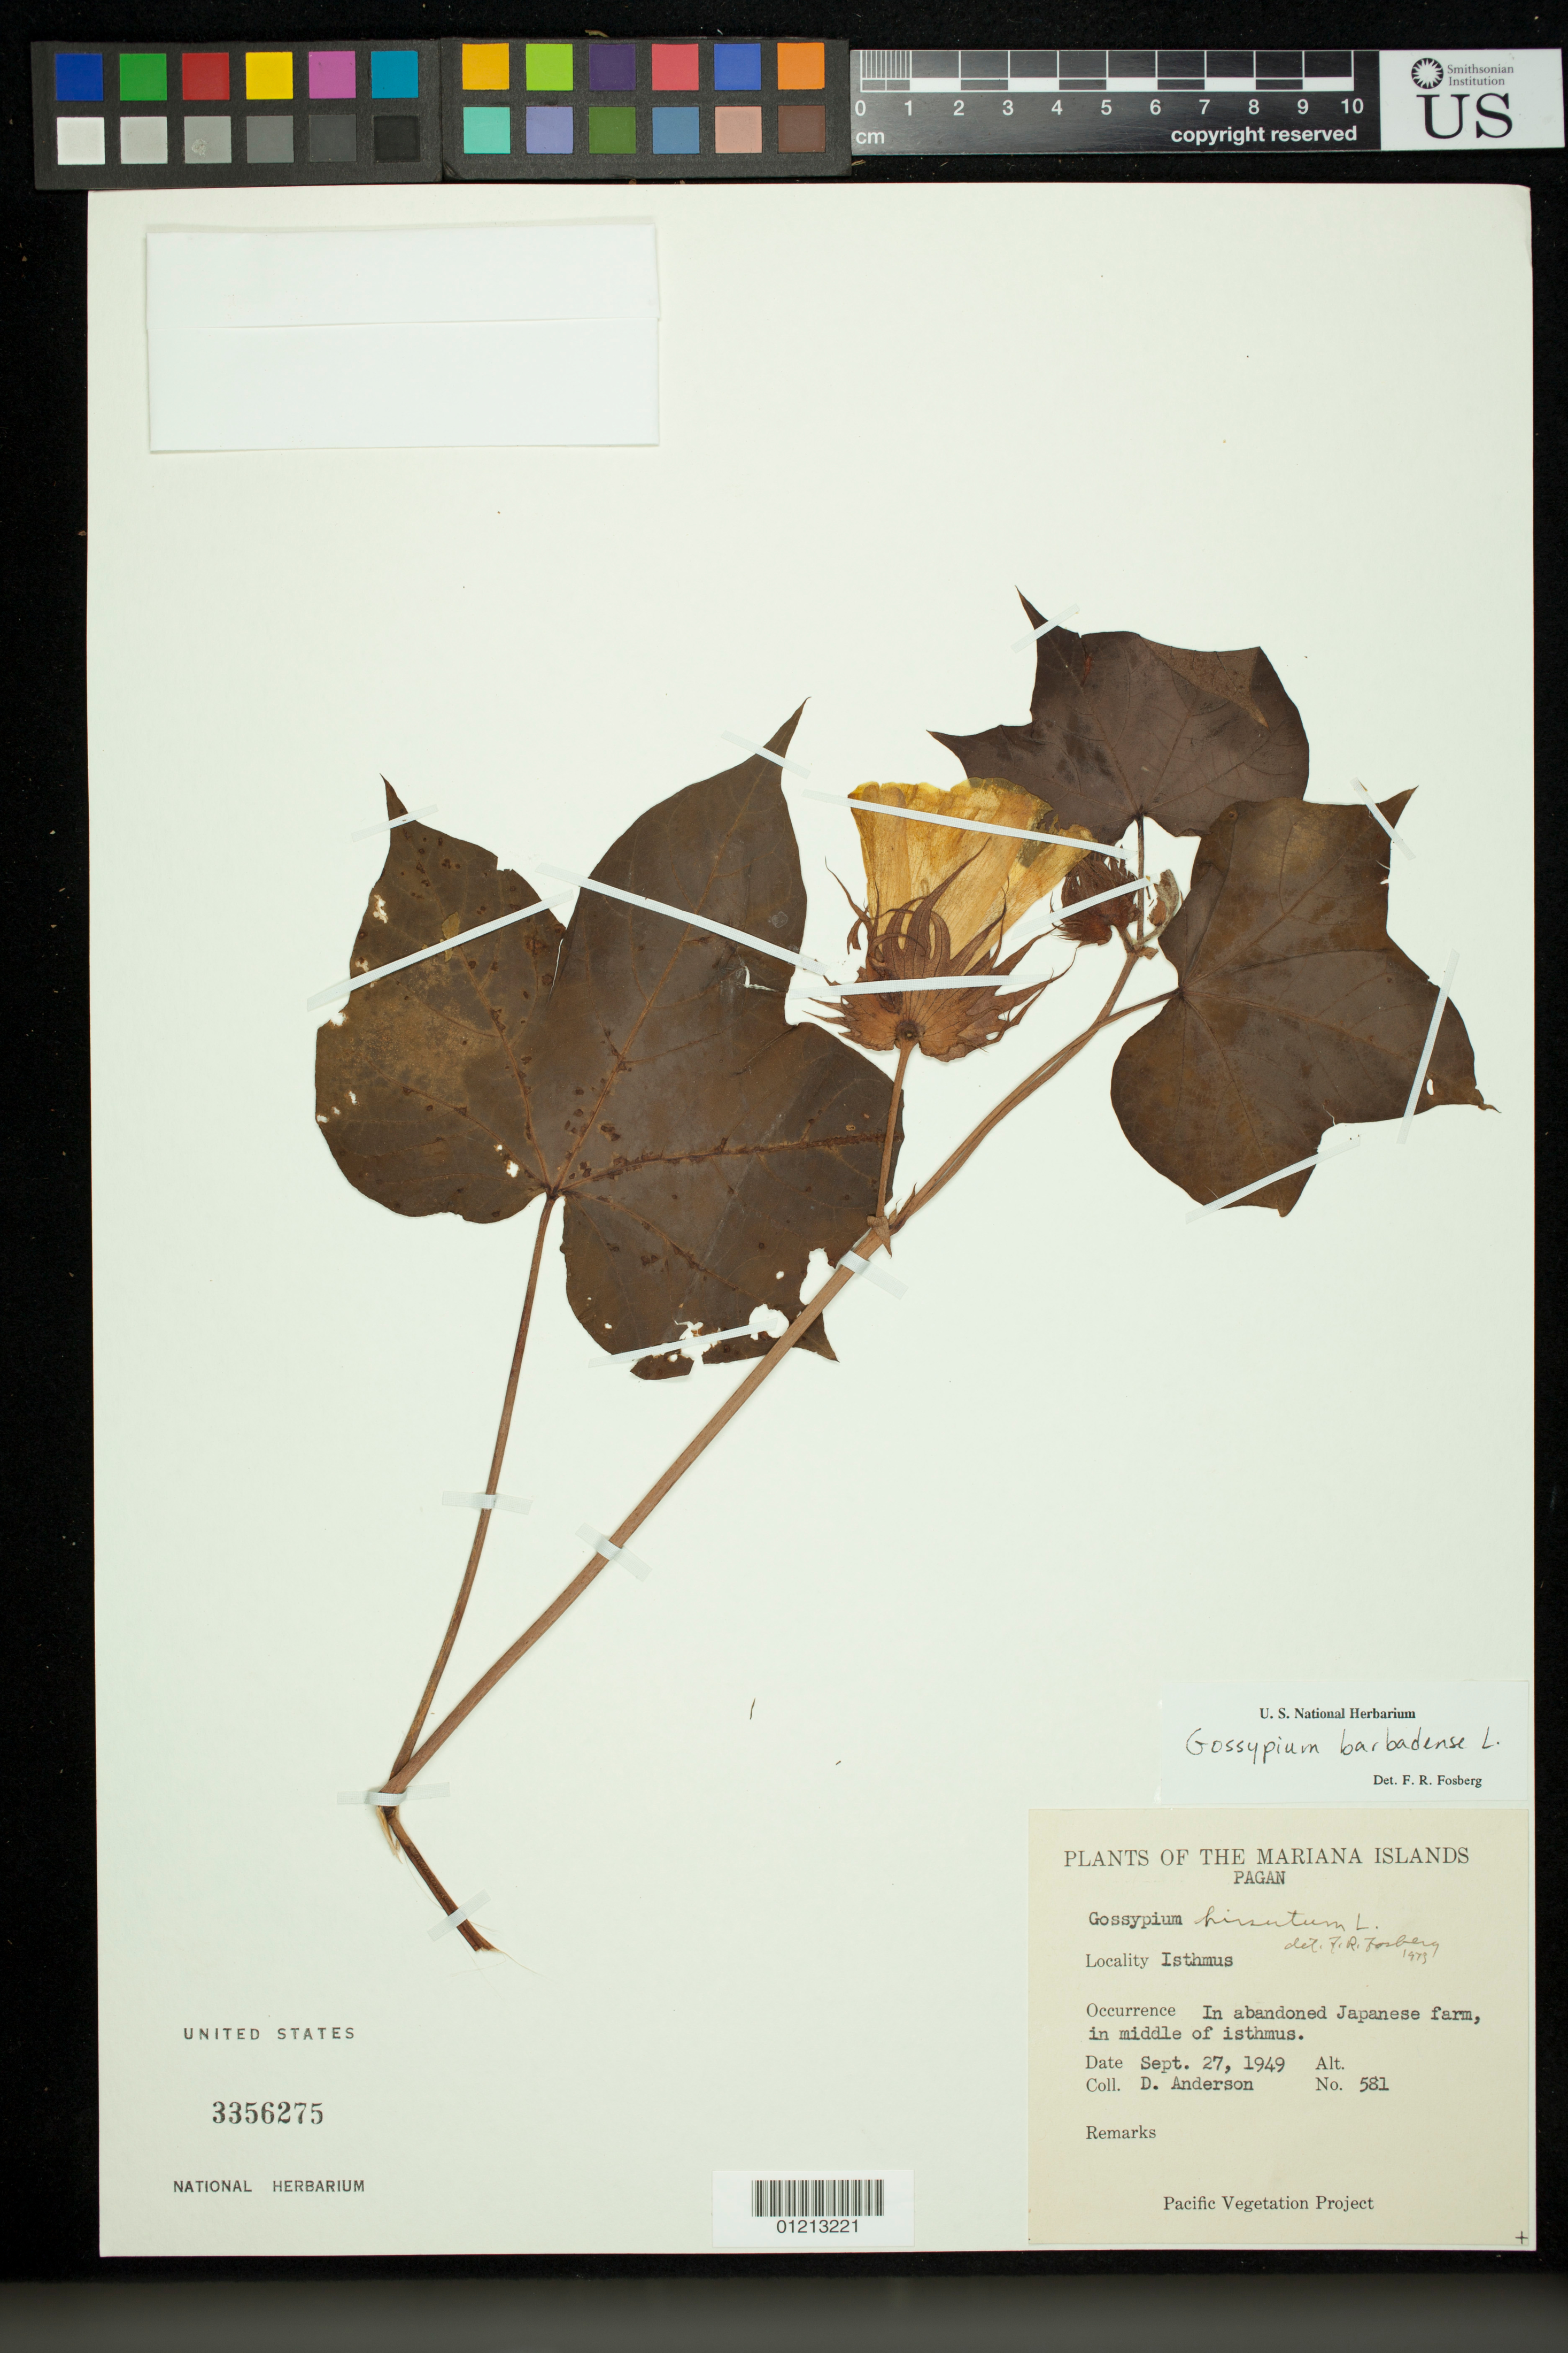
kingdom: Plantae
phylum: Tracheophyta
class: Magnoliopsida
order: Malvales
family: Malvaceae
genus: Gossypium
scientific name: Gossypium barbadense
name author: L.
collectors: D. Anderson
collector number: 581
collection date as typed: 27 Sep 1949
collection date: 1949-09-27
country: Northern Mariana Islands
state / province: Northern Islands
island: Pagan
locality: Mariana Islands, Pagan: In abandoned Japanese farm, in middle of isthmus.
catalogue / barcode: US 3356275